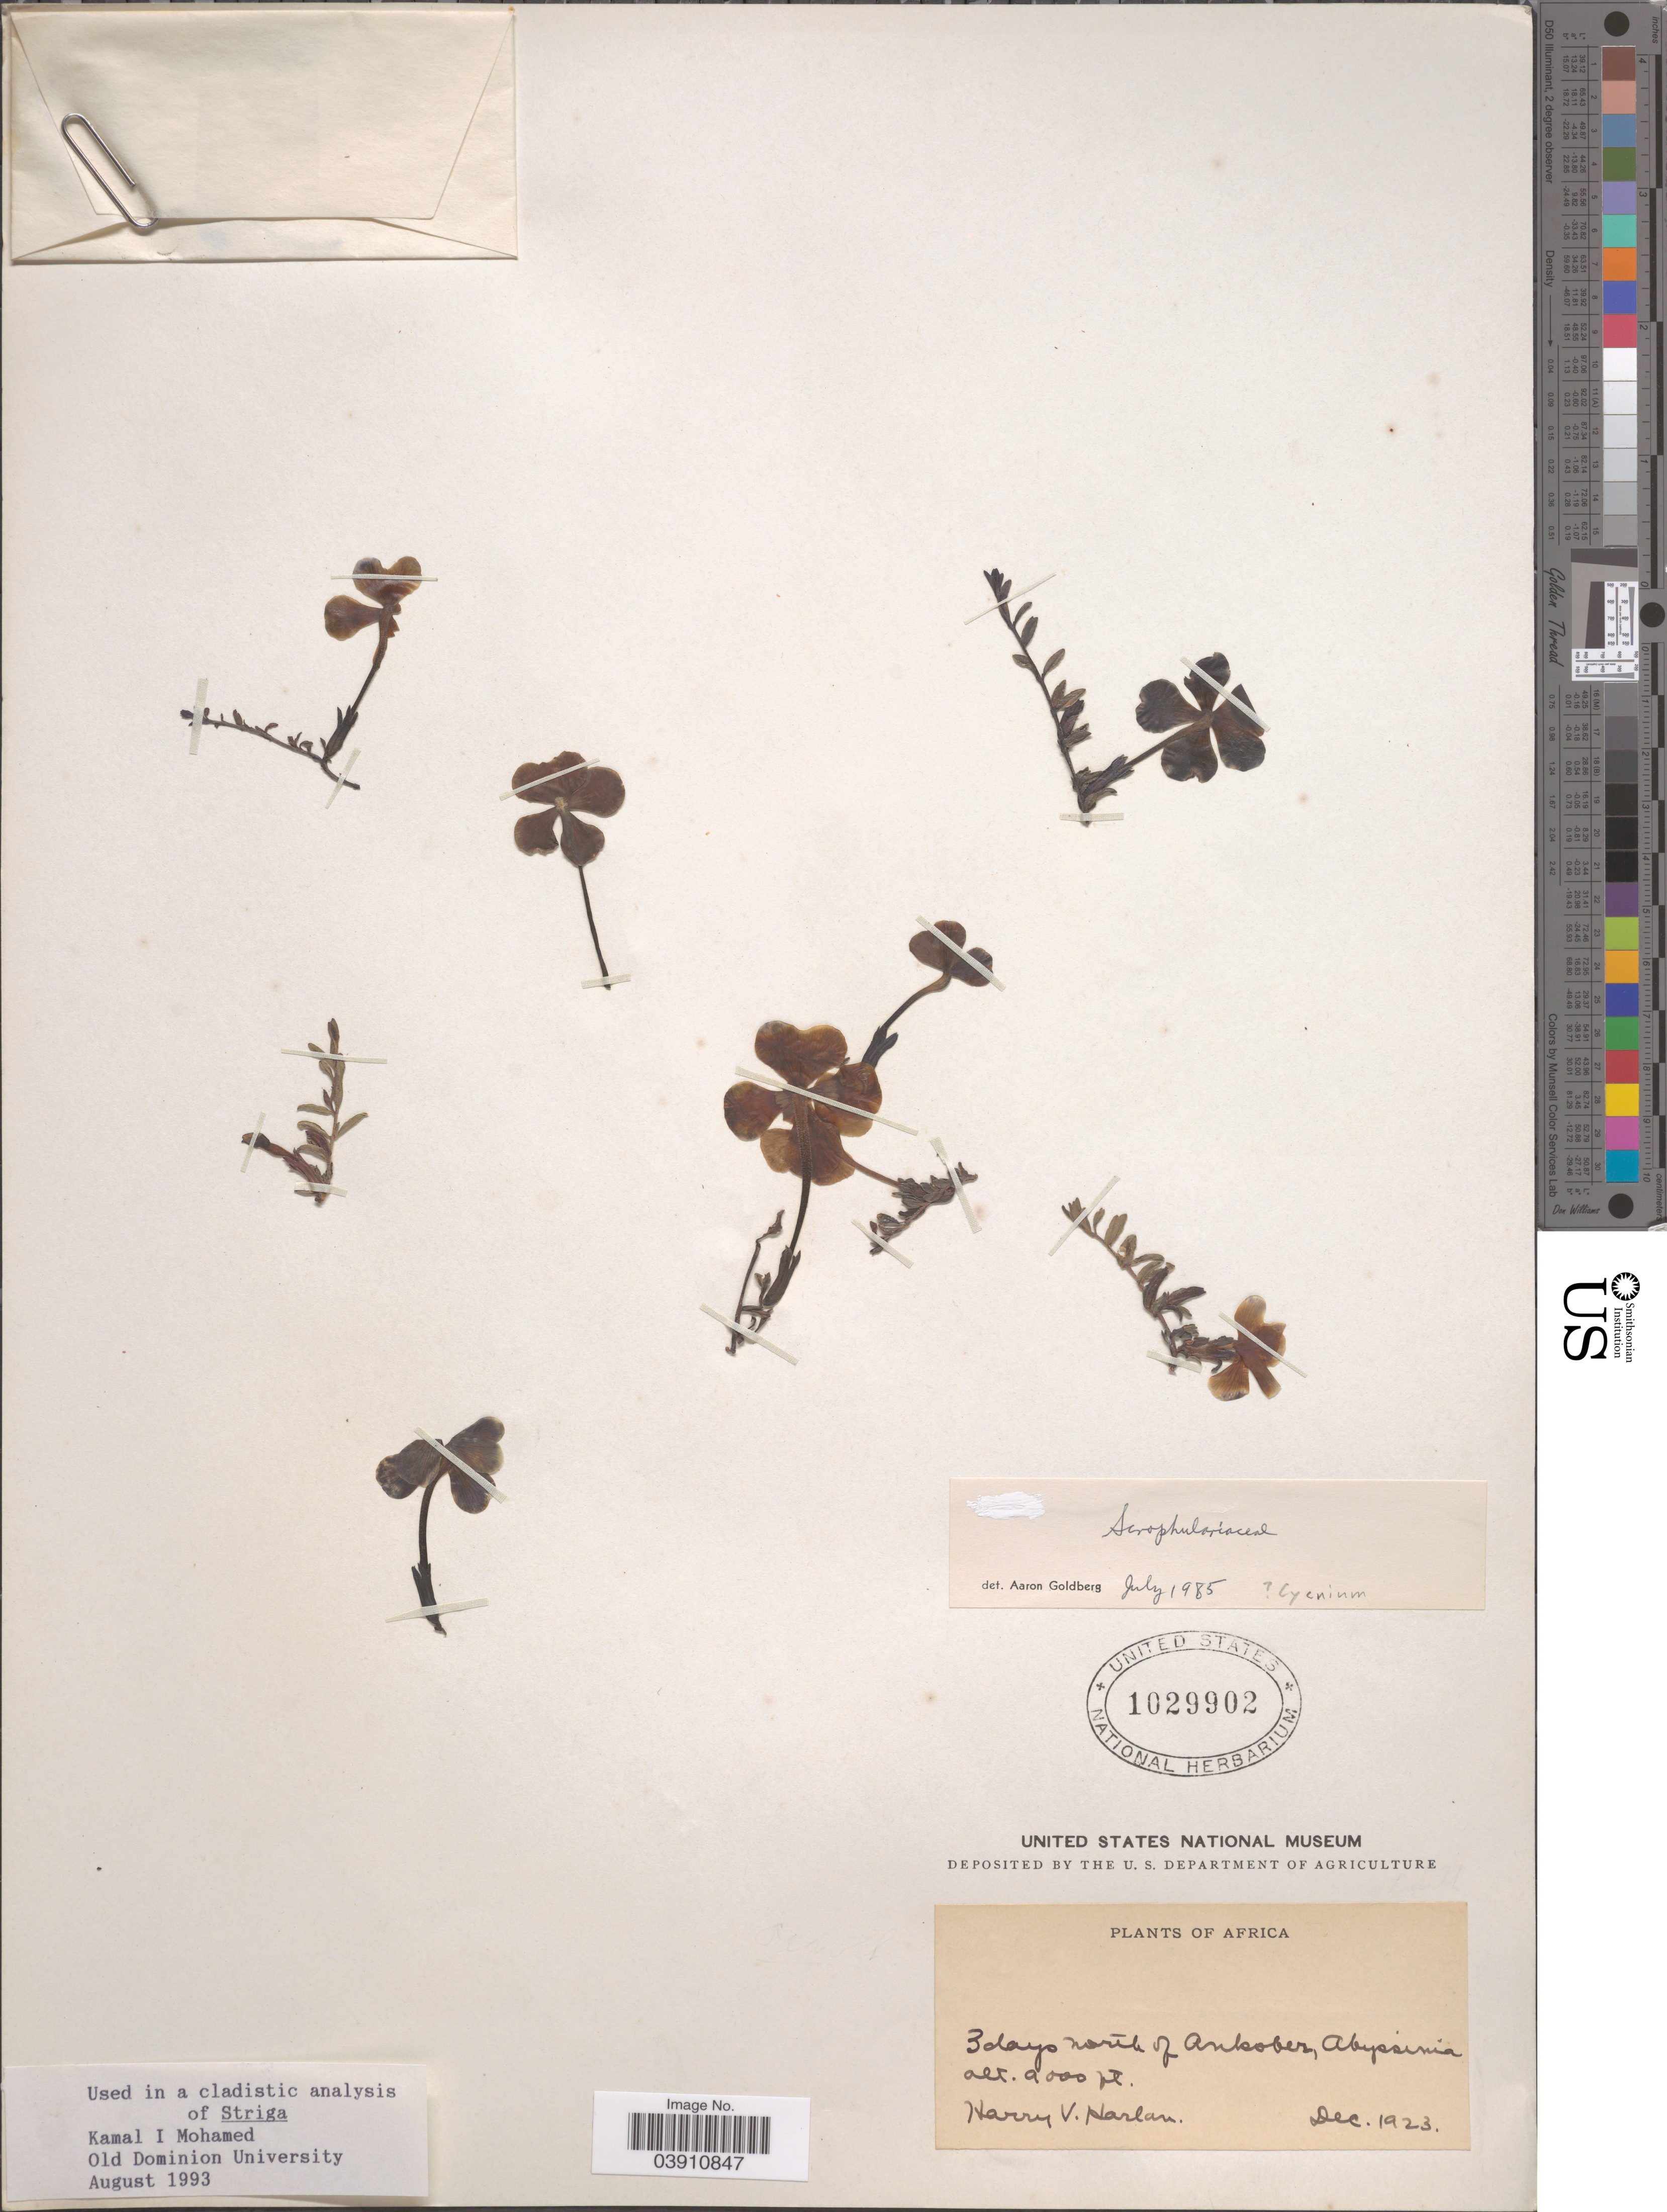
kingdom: Plantae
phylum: Tracheophyta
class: Magnoliopsida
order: Lamiales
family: Orobanchaceae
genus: Cycnium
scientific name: Cycnium sp.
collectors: H. Harlan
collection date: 1923-12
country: Ethiopia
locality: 3 days north of Ankober, Abyssinia.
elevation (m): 2743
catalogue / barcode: US 1029902